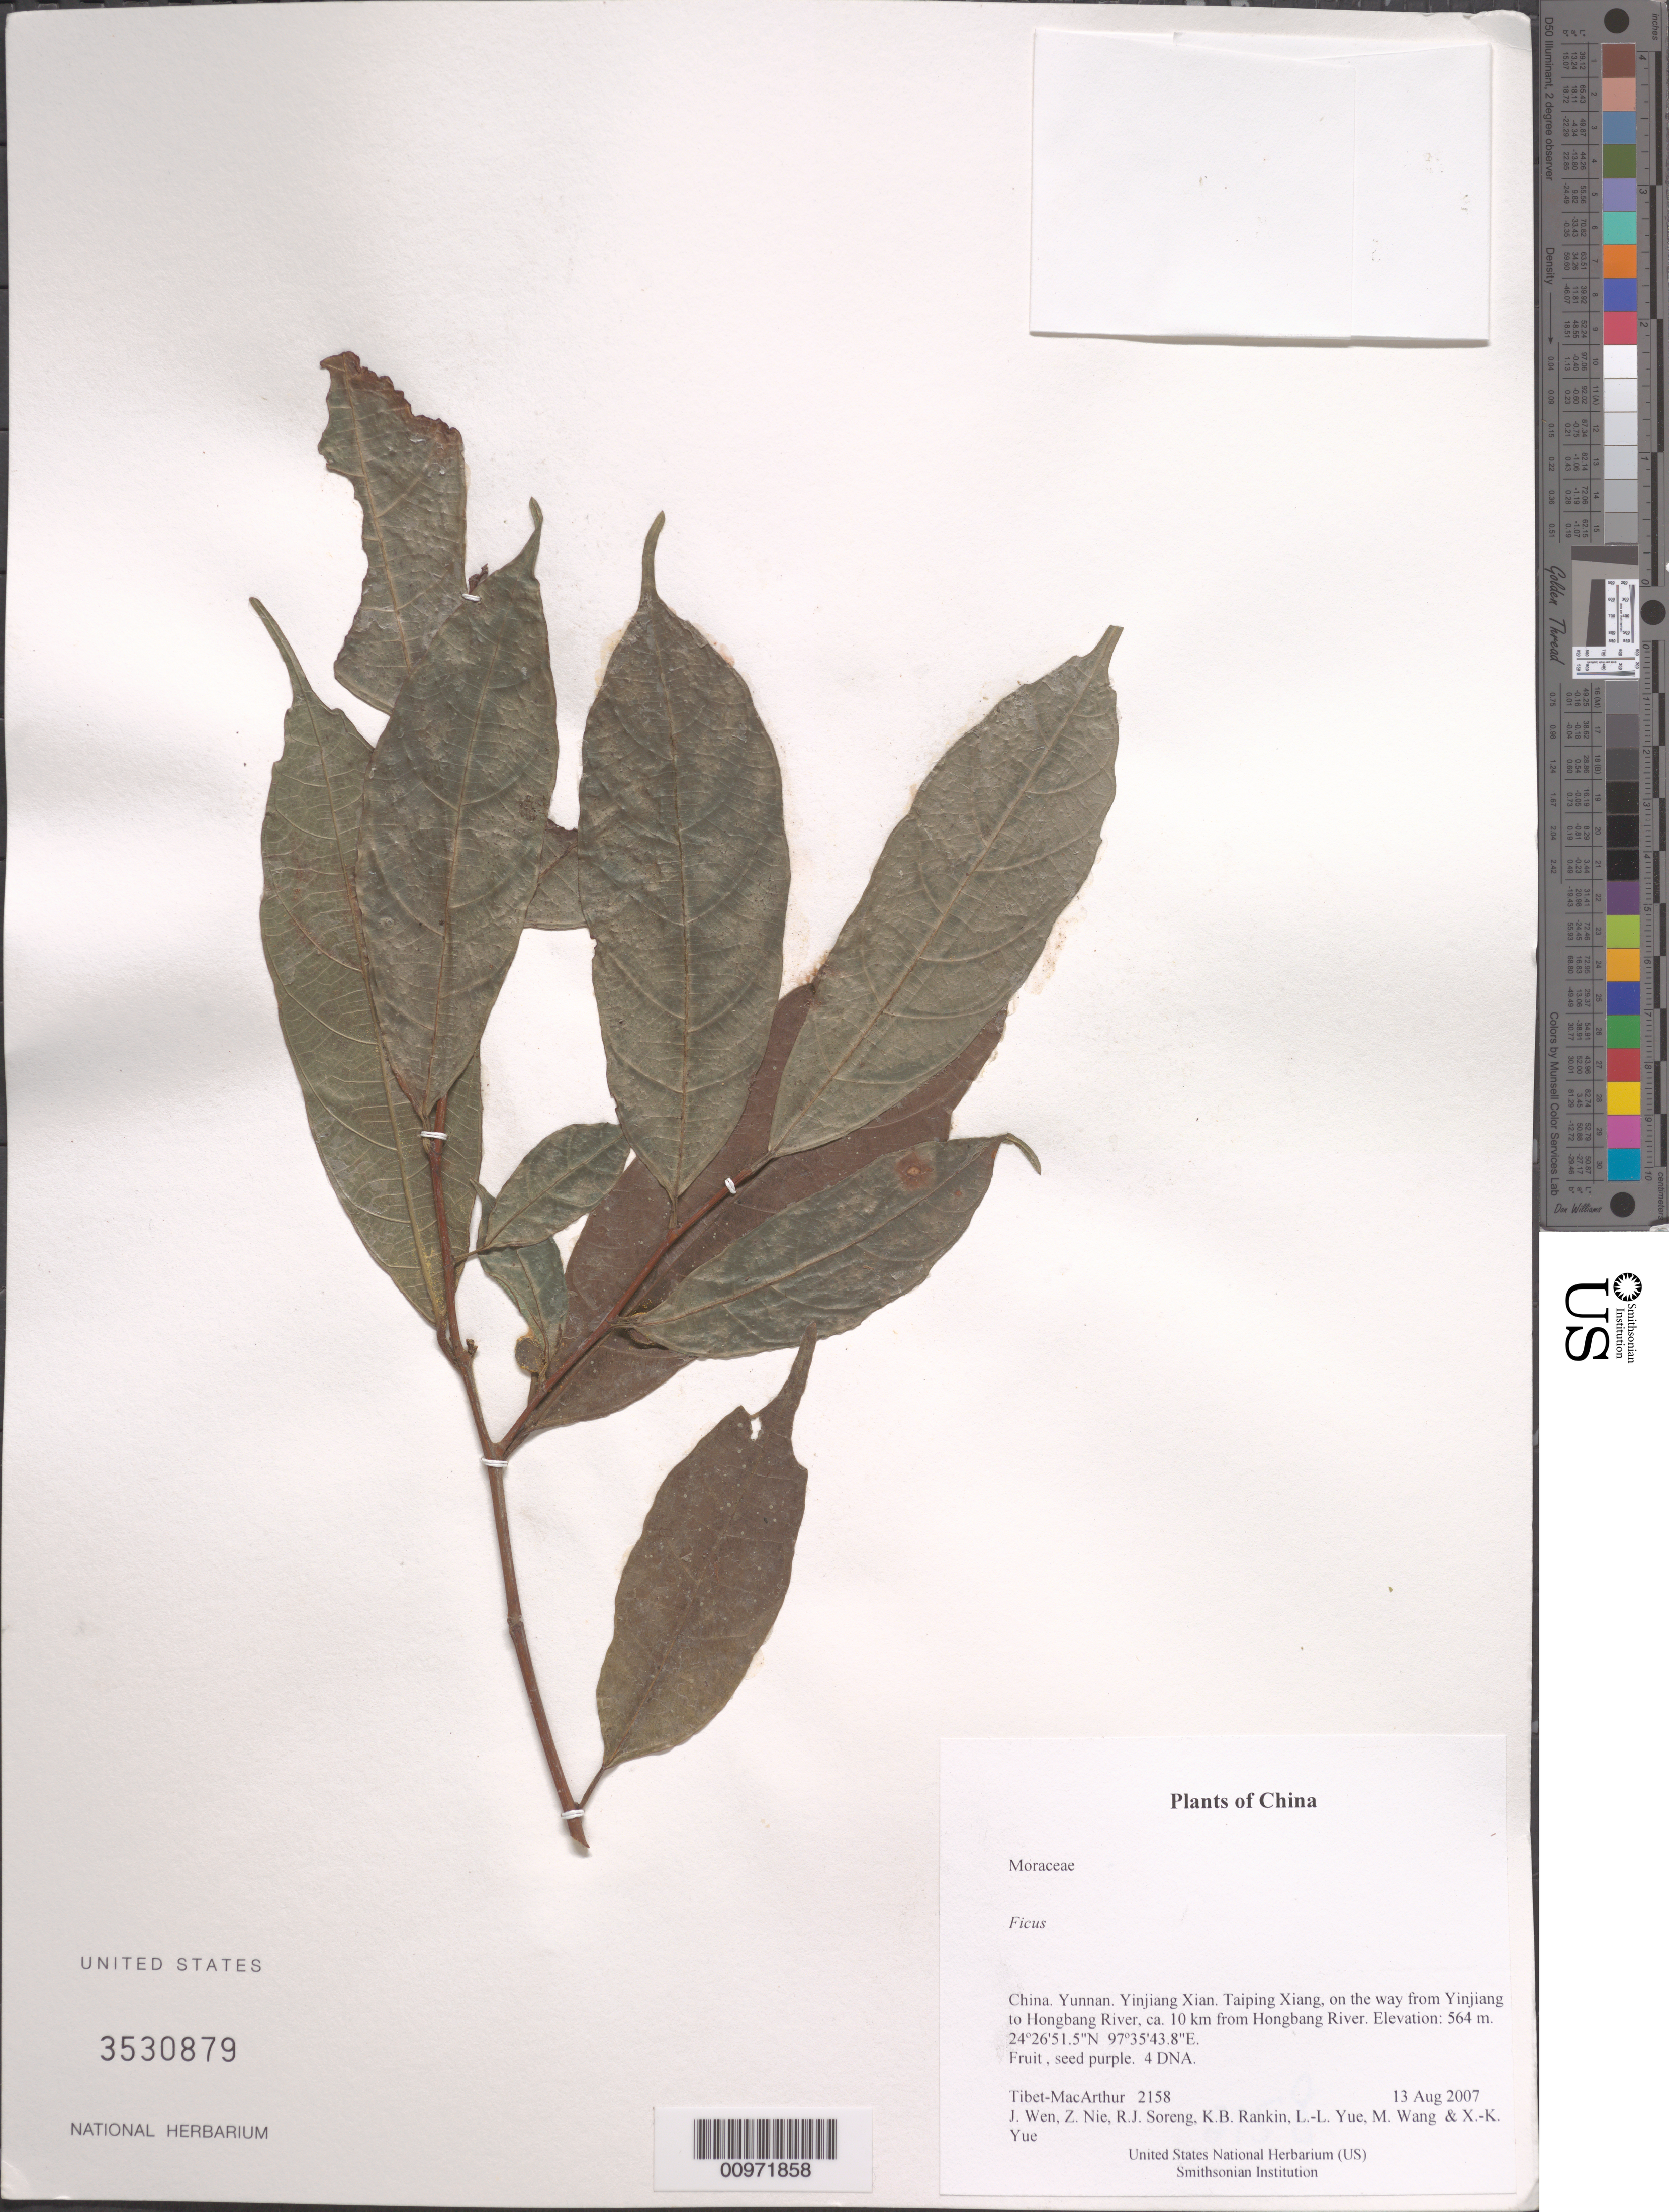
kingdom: Plantae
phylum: Tracheophyta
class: Magnoliopsida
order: Rosales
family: Moraceae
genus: Ficus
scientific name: Ficus sp.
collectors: Tibet-MacArthur, J. Wen, Z. Nie, R. J. Soreng, K. Rankin, L. Yue, M. Wang & X. Yue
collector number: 2158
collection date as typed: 13 Aug 2007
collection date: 2007-08-13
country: China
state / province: Yunnan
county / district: Yinjiang Xian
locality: Taiping Xiang, on the way from Yinjiang to Hongbang River, ca. 10 km from Hongbang River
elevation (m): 564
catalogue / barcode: US 3530879